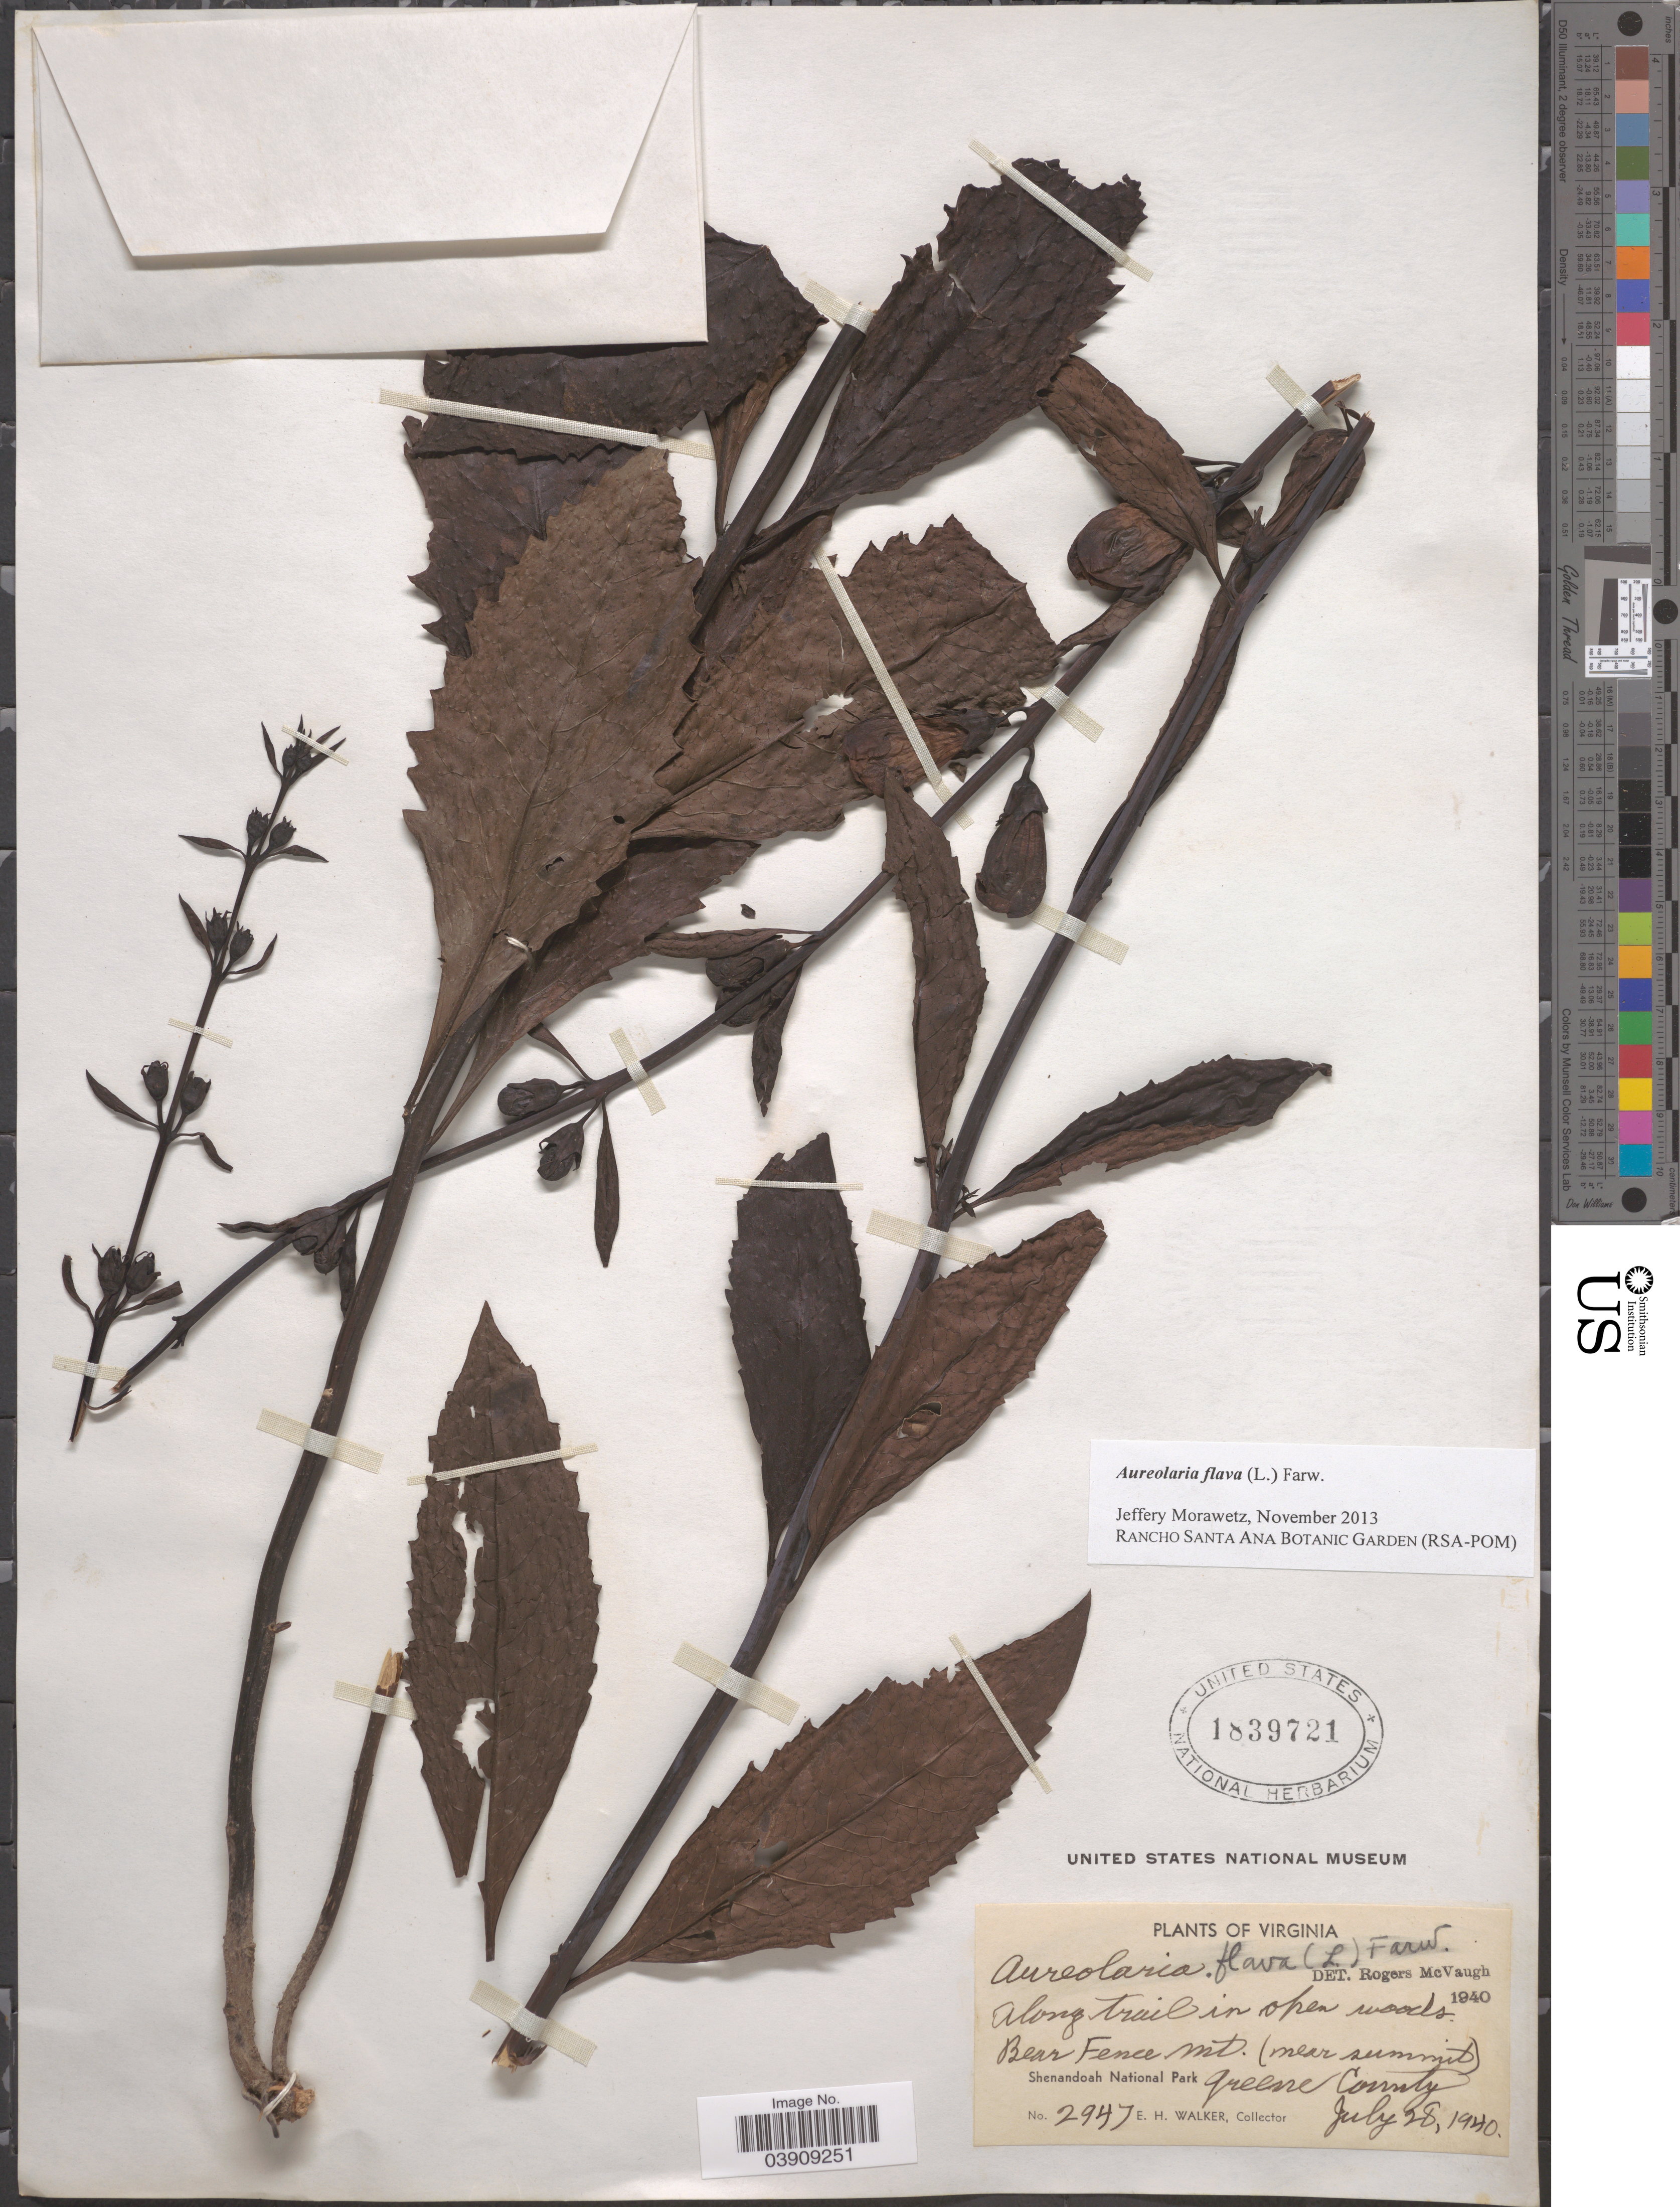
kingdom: Plantae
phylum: Tracheophyta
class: Magnoliopsida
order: Lamiales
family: Orobanchaceae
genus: Aureolaria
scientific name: Aureolaria flava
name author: (L.) Farw.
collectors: E. H. Walker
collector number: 2947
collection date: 1940-07-28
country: United States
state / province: Virginia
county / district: Greene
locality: Along trail in open woods. Bear Fence Mt. (near summit). Shenandoah National Park, Greene County.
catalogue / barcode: US 1839721